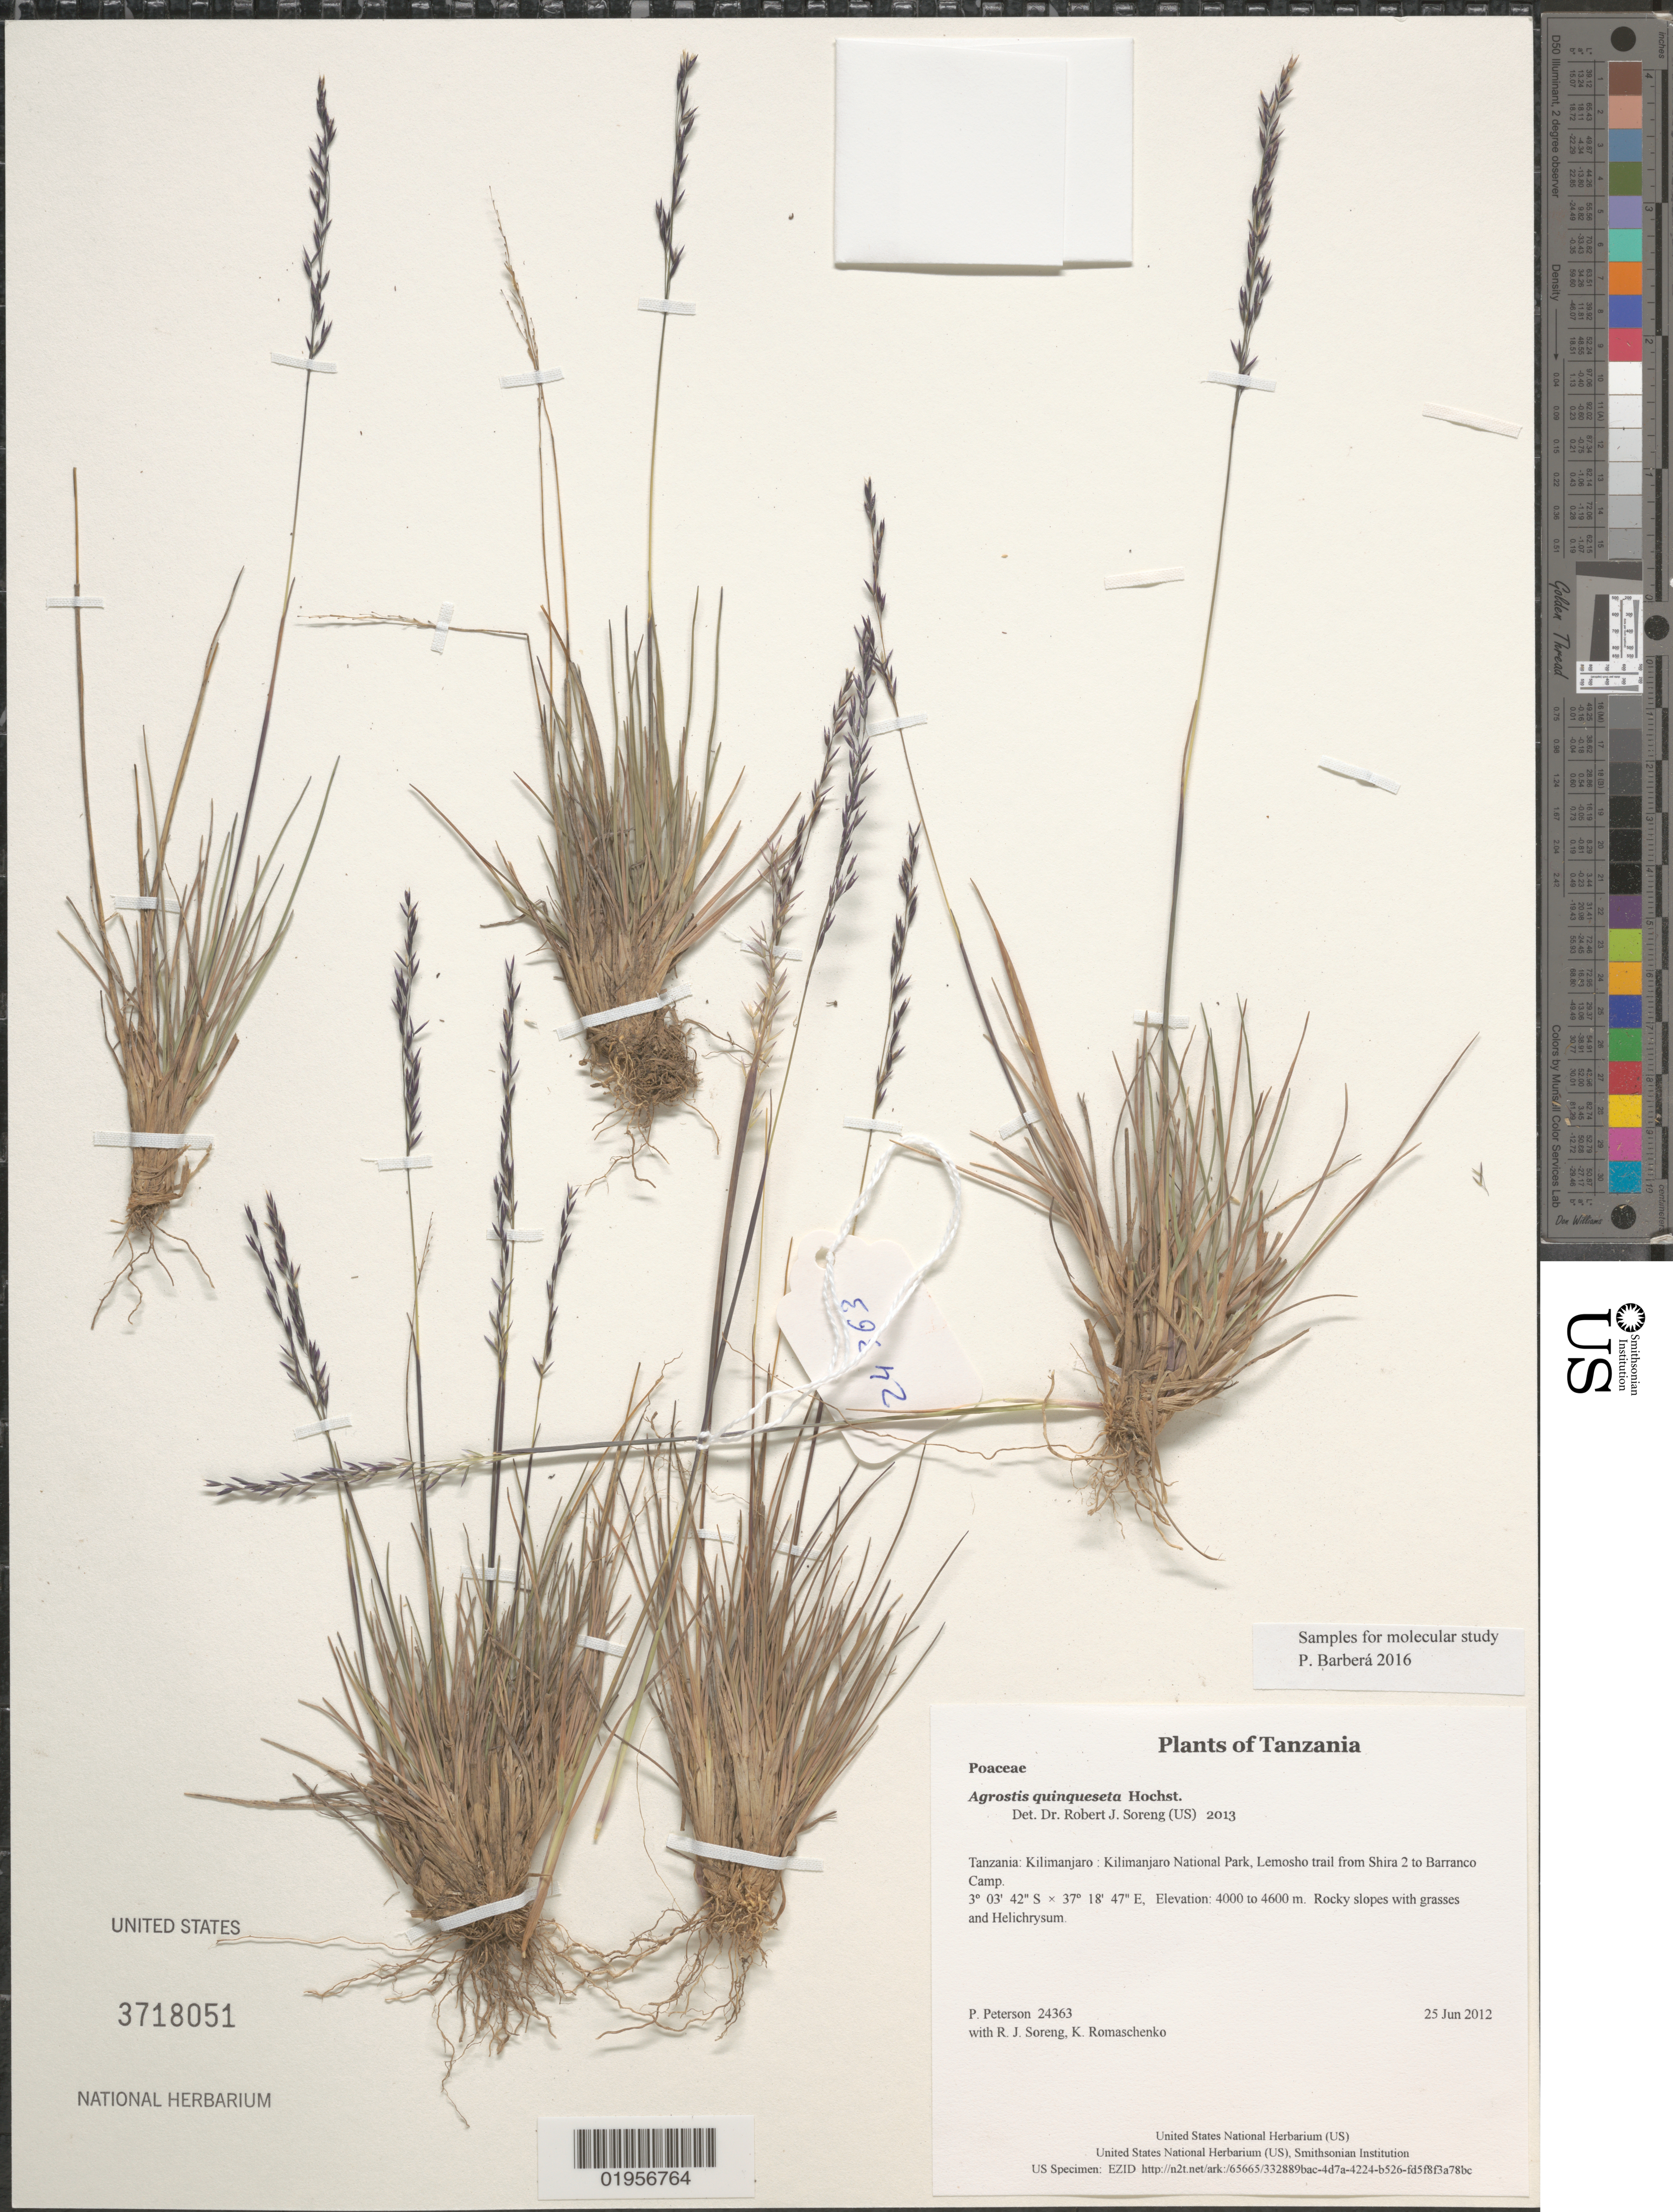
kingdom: Plantae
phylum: Tracheophyta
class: Liliopsida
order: Poales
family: Poaceae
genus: Agrostis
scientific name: Agrostis quinqueseta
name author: Hochst.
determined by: Soreng, Robert J., Research Associate (BOT), Smithsonian Institution - National Museum of Natural History (UNITED STATES)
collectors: P. M. Peterson, R. J. Soreng & K. Romaschenko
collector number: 24363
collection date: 2012-06-25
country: Tanzania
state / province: Kilimanjaro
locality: Kilimanjaro National Park, Lemosho trail from Shira 2 to Barranco Camp.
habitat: Rocky slopes with grasses and Helichrysum.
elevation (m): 4443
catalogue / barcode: US 3718051